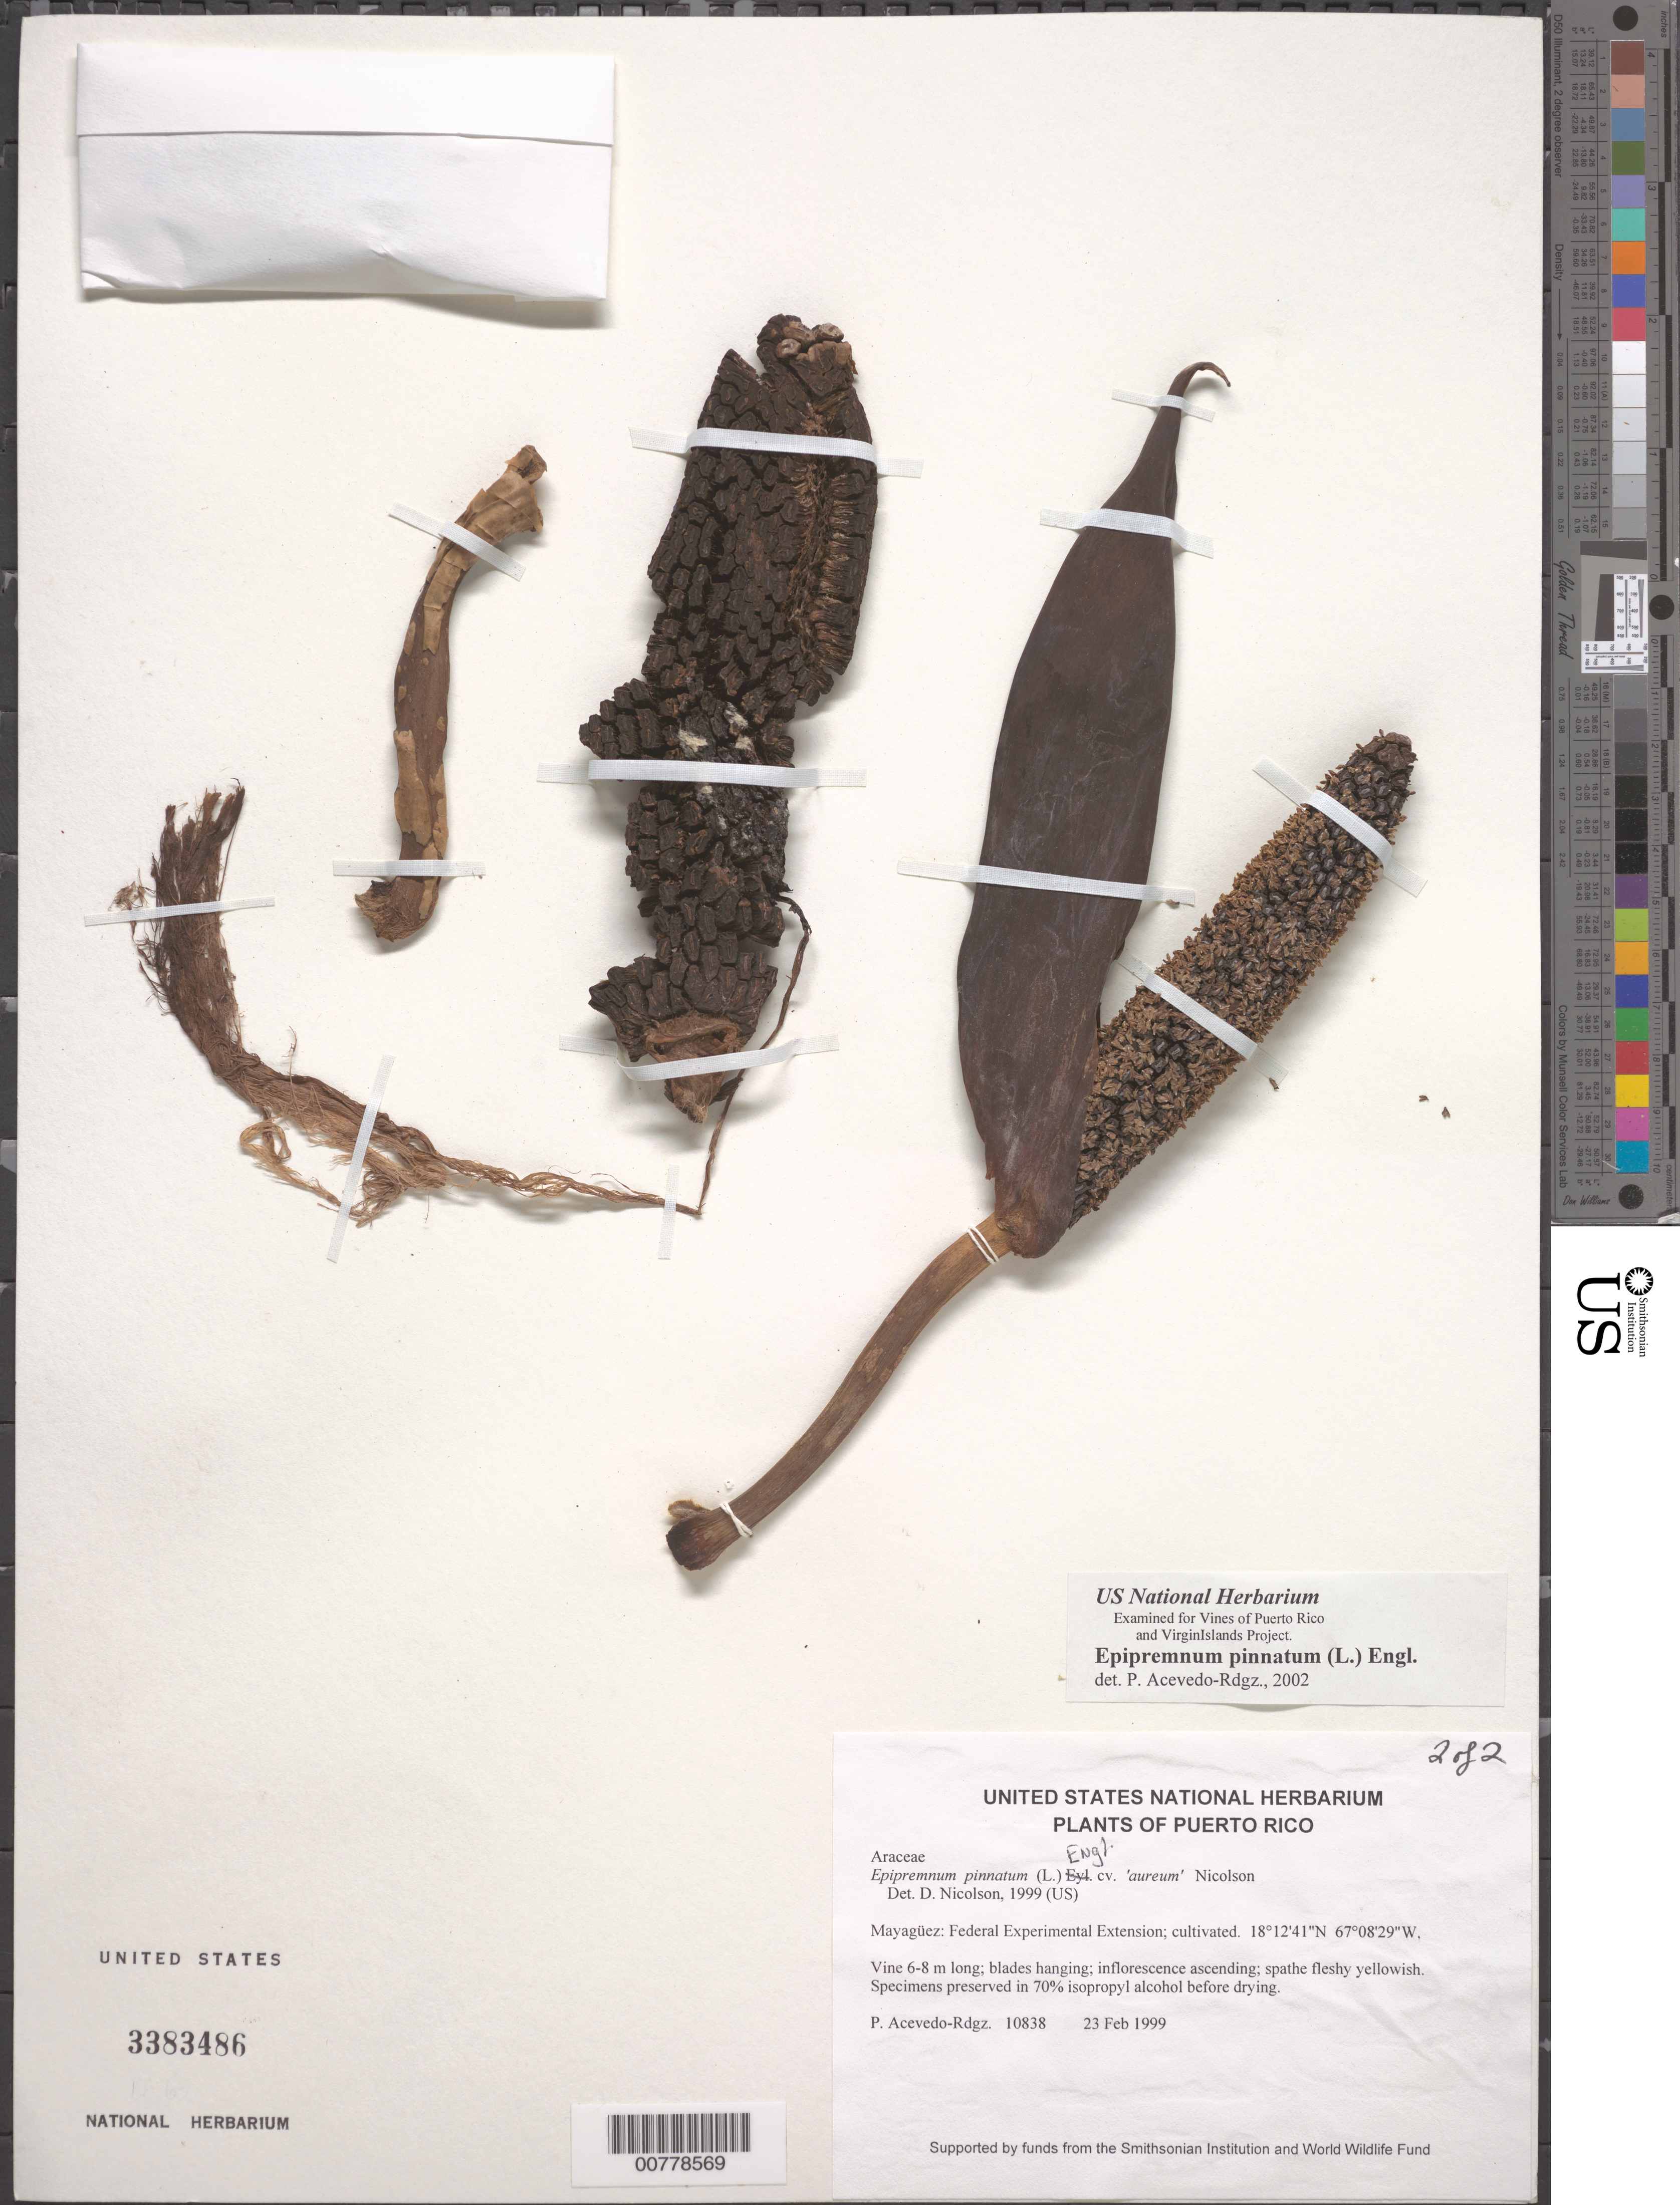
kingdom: Plantae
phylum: Tracheophyta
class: Liliopsida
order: Alismatales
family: Araceae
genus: Epipremnum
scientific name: Epipremnum pinnatum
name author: (L.) Engl.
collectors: P. Acevedo-Rodr.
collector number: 10838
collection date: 1999-02-23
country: Puerto Rico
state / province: Mayagüez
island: Puerto Rico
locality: Federal Experimentalm Extension.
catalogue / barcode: US 3383486